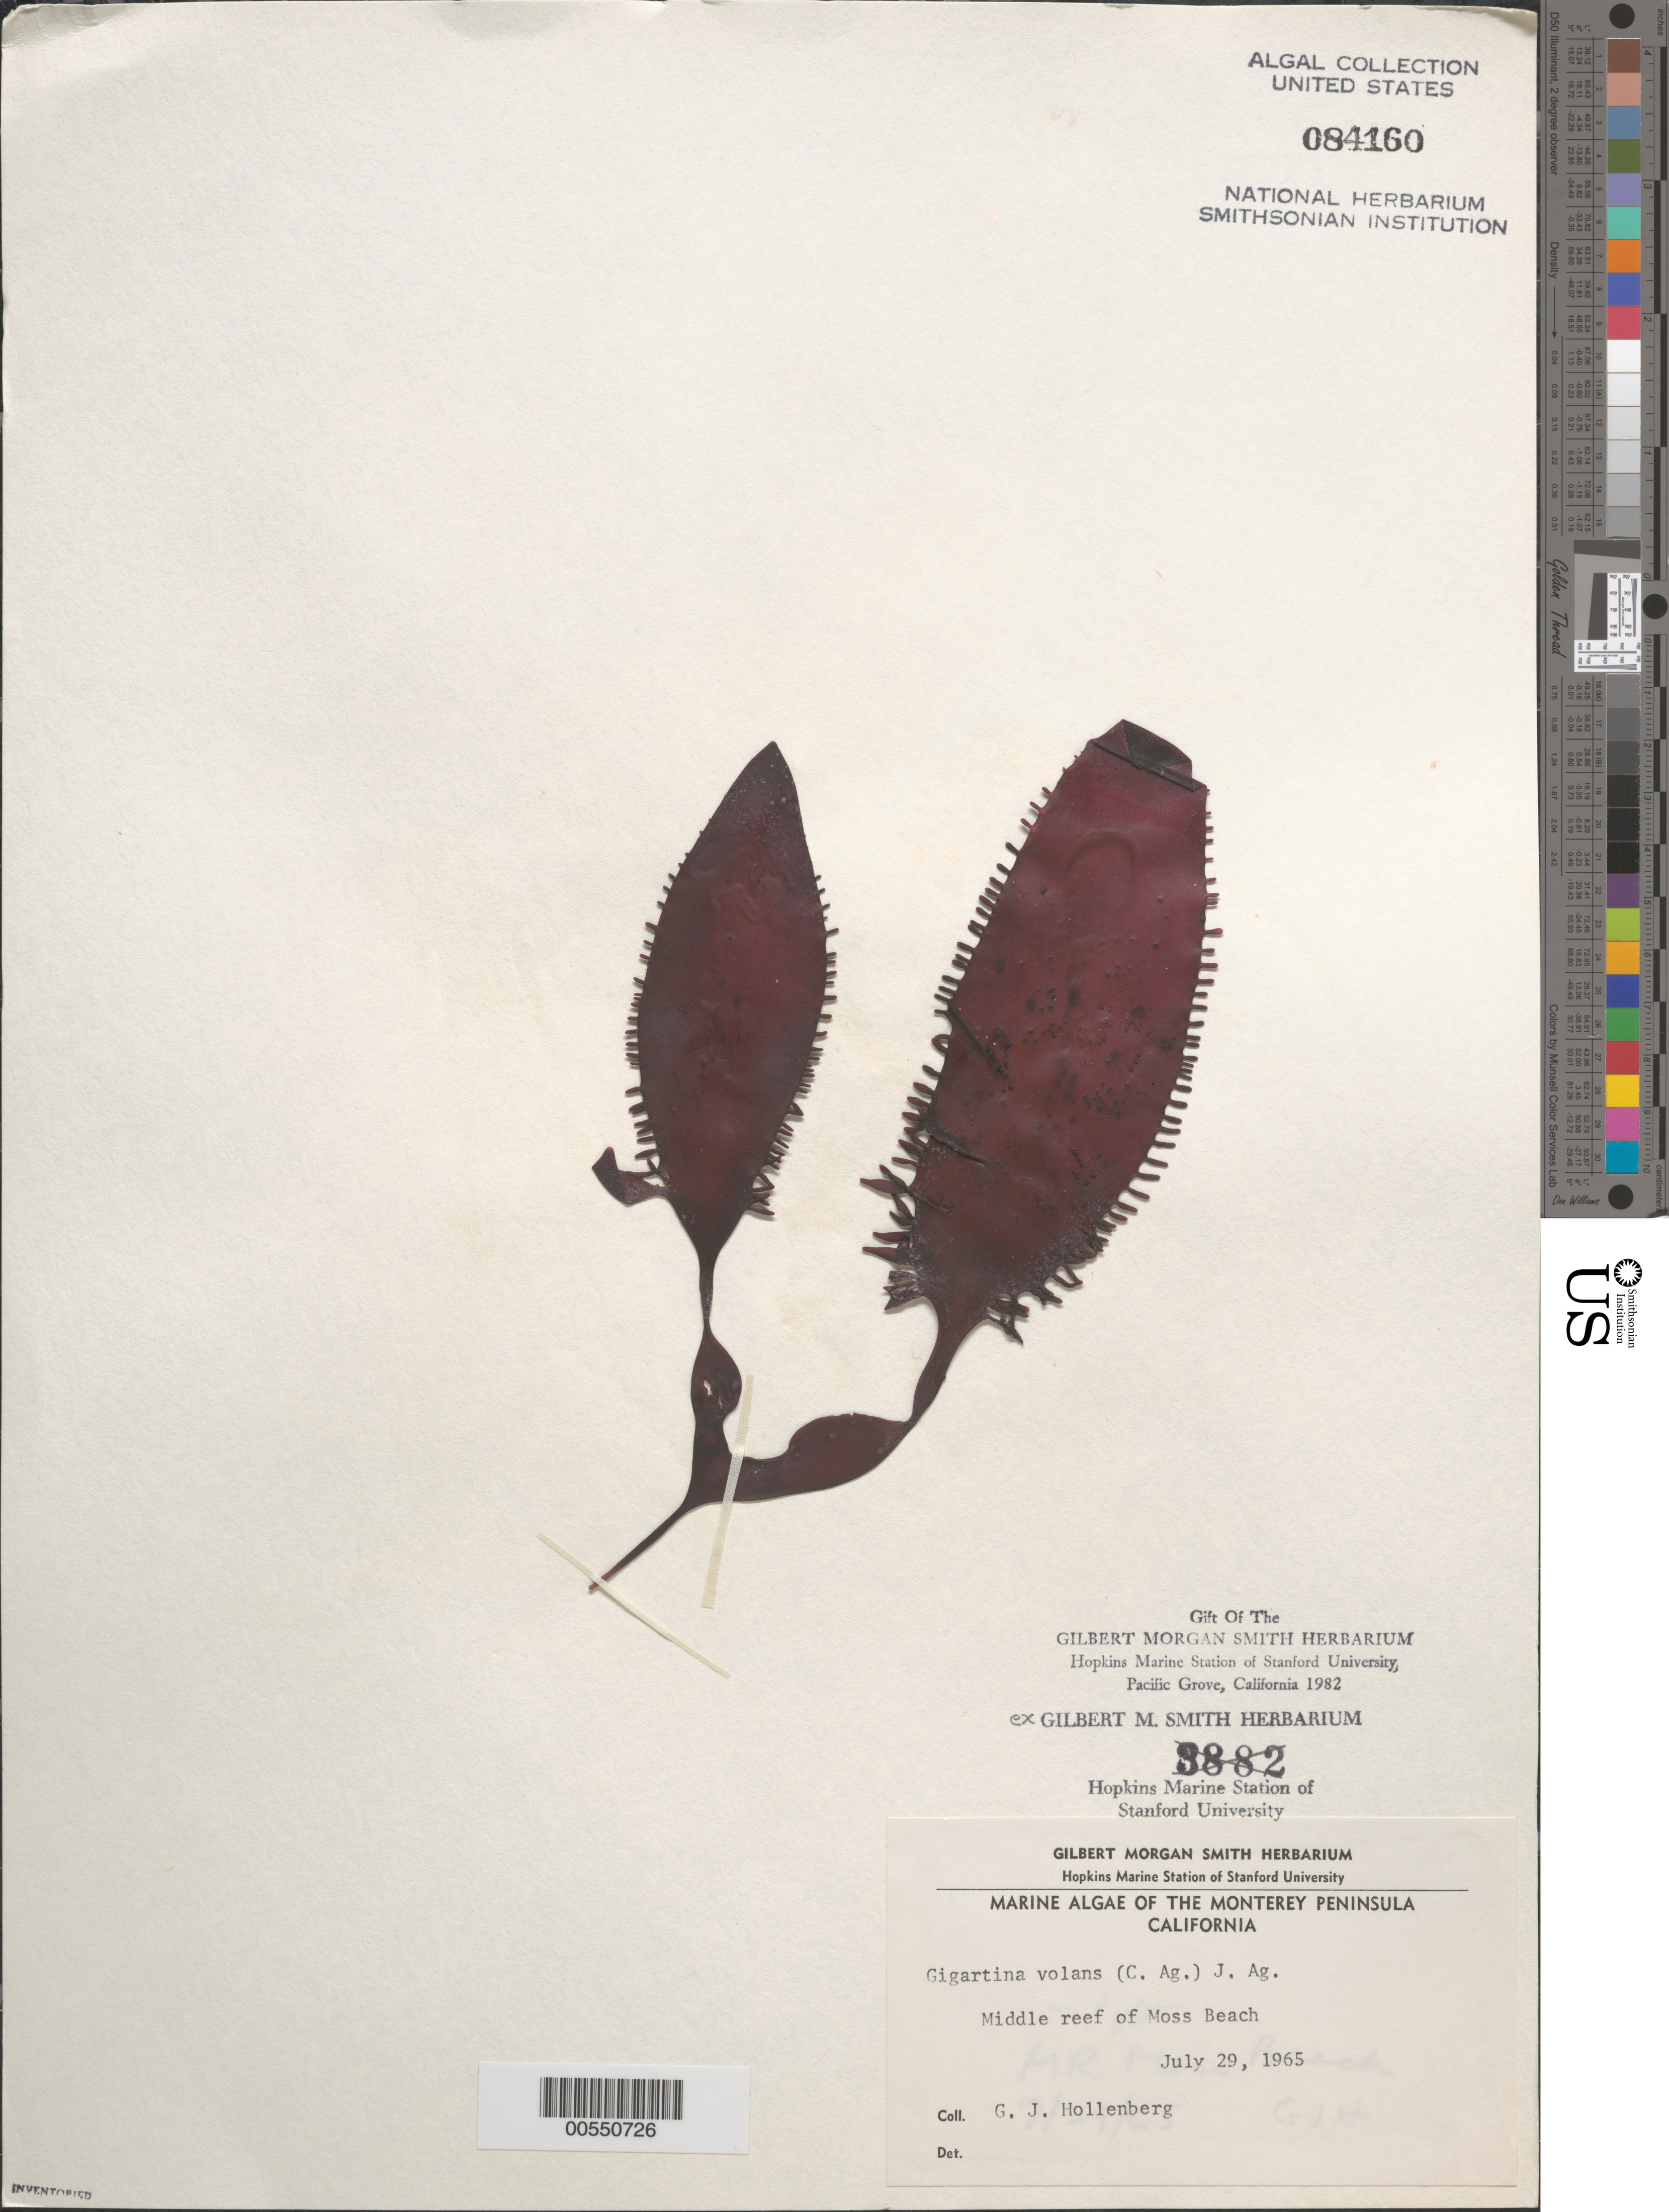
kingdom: Plantae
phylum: Rhodophyta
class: Florideophyceae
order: Gigartinales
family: Gigartinaceae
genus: Mazzaella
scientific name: Mazzaella volans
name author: (C. Agardh) Fredericq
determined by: Algae name updating Project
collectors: G. Hollenberg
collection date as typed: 29 Jul 1965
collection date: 1965-07-29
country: United States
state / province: California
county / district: Monterey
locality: Middle reef of Moss Beach, Pacific Grove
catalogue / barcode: US 84160